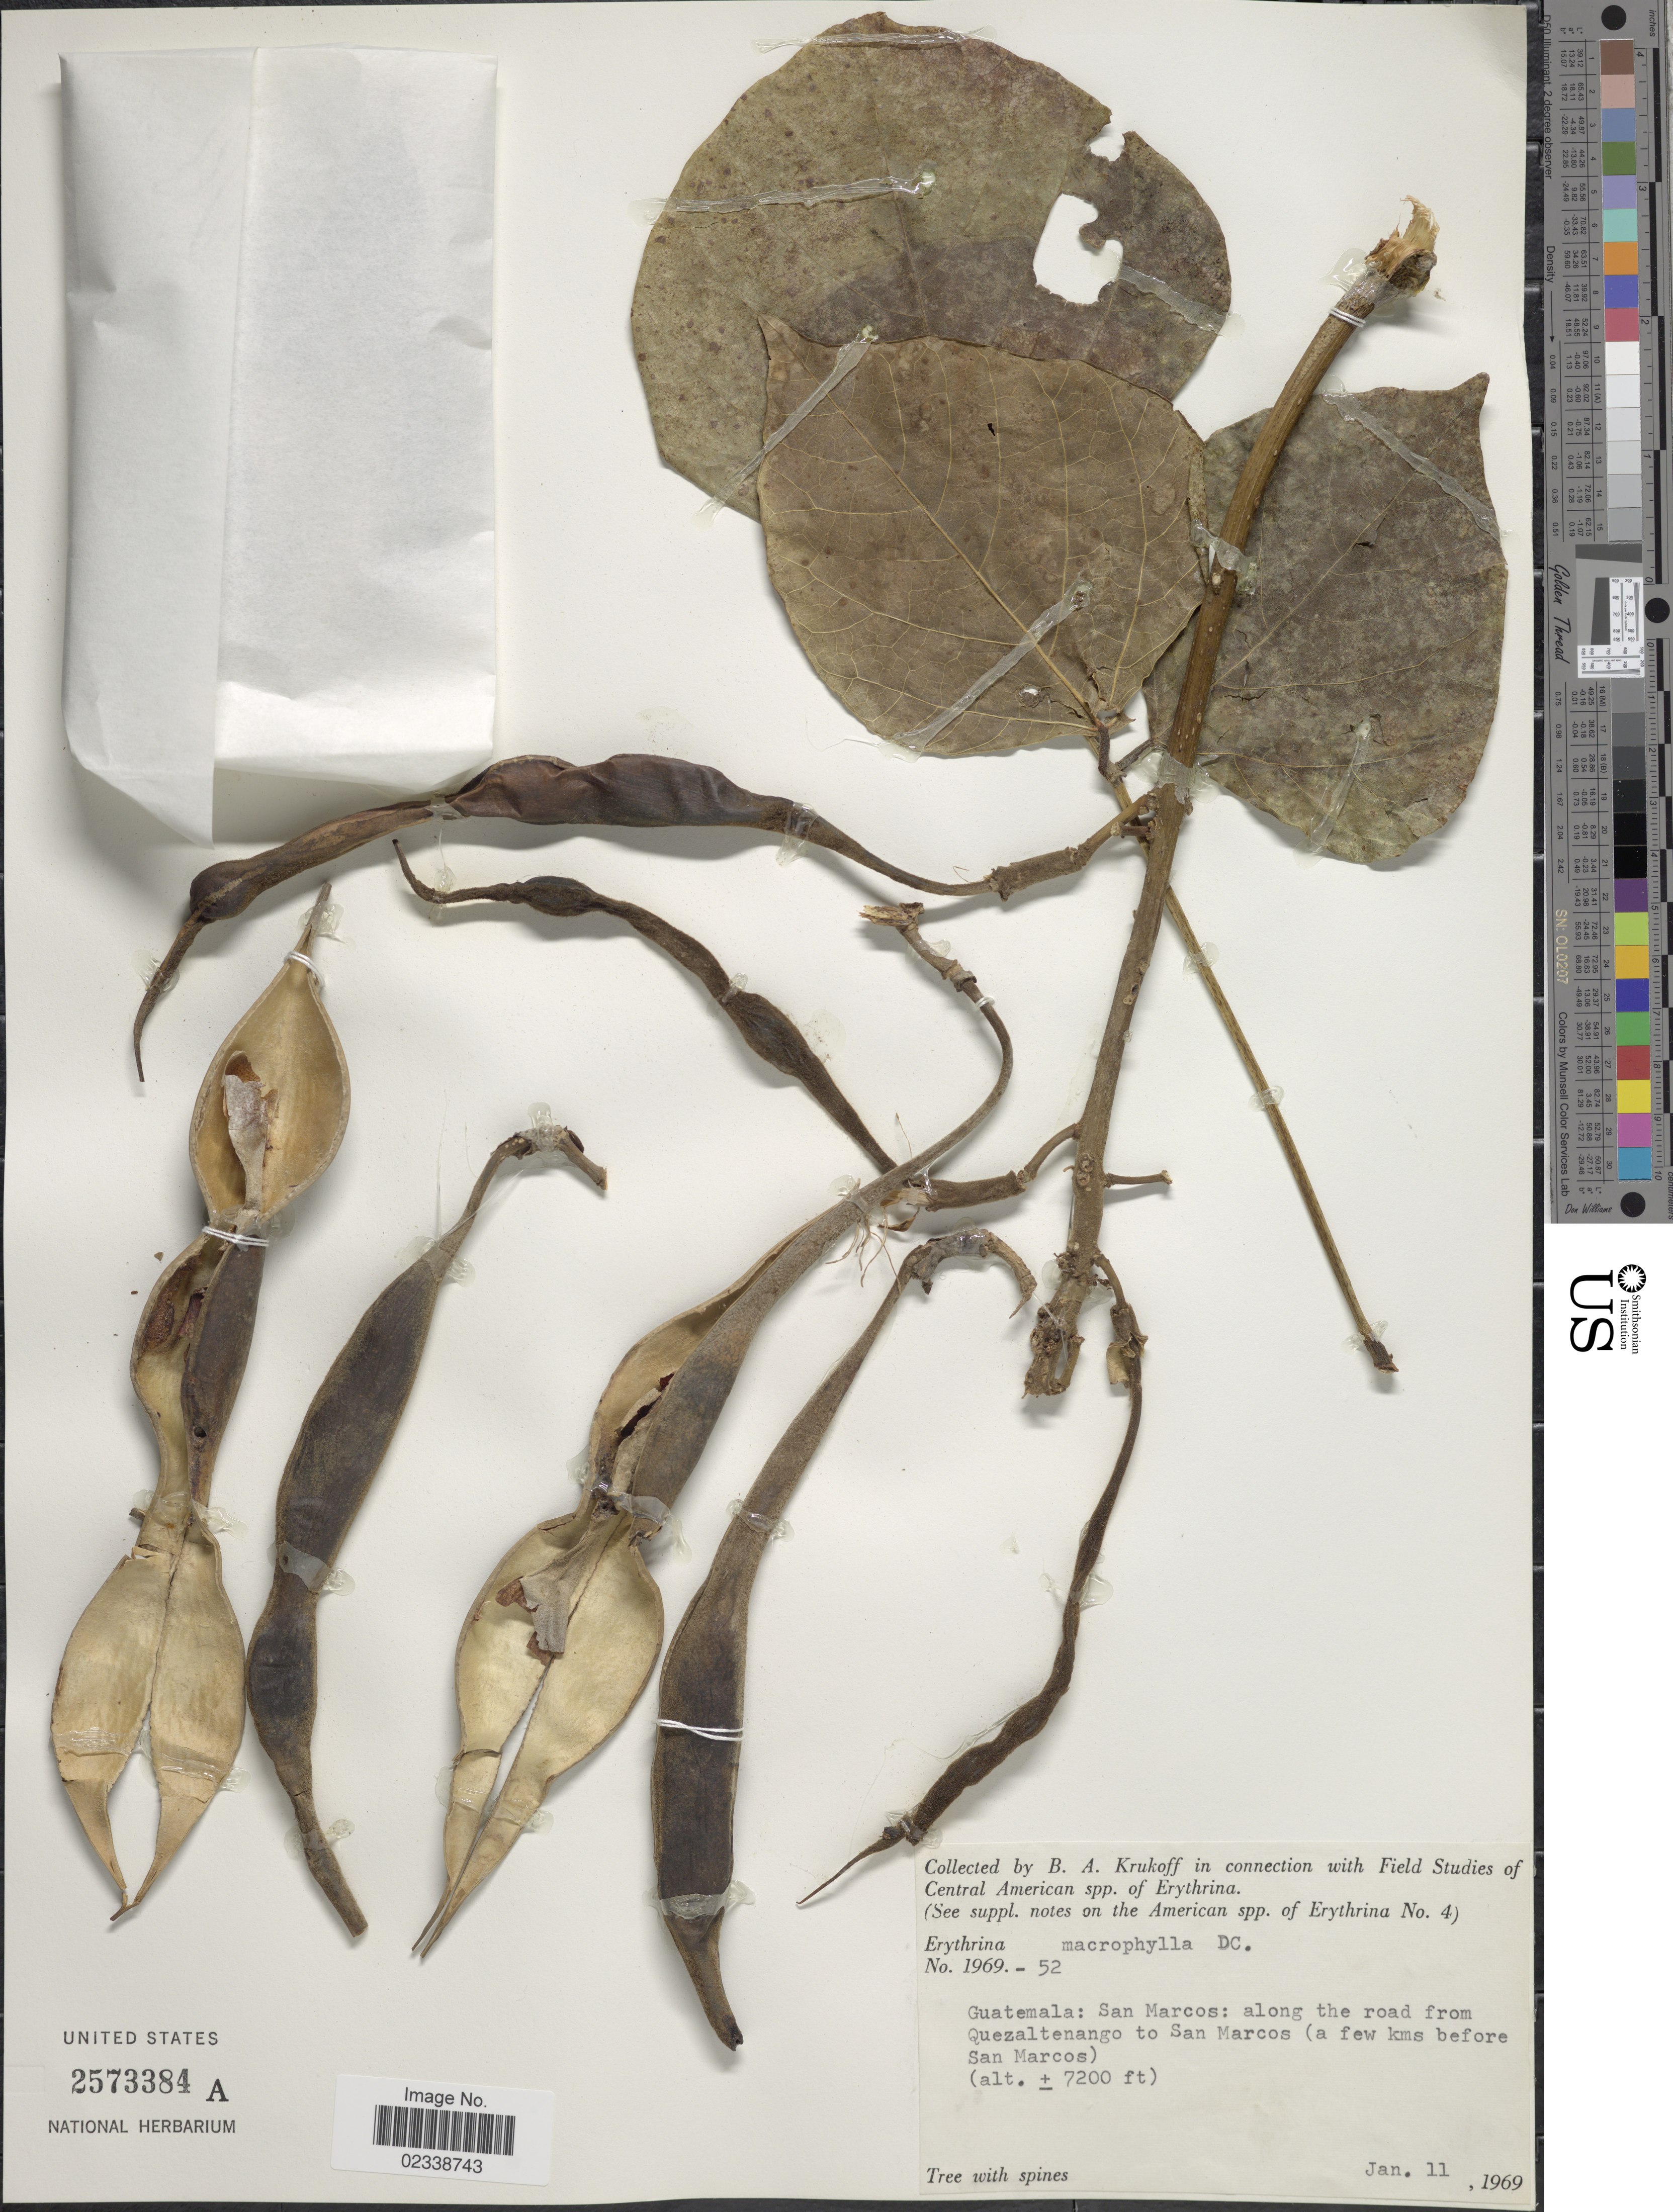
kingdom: Plantae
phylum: Tracheophyta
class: Magnoliopsida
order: Fabales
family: Fabaceae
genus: Erythrina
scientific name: Erythrina macrophylla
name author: DC.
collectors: B. A. Krukoff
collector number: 1969-52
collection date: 1969-01-11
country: Guatemala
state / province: San Marcos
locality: Along the road from Quezaltenango to San Marcos (a few kms before San Marcos)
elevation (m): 2195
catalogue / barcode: US 2573384A